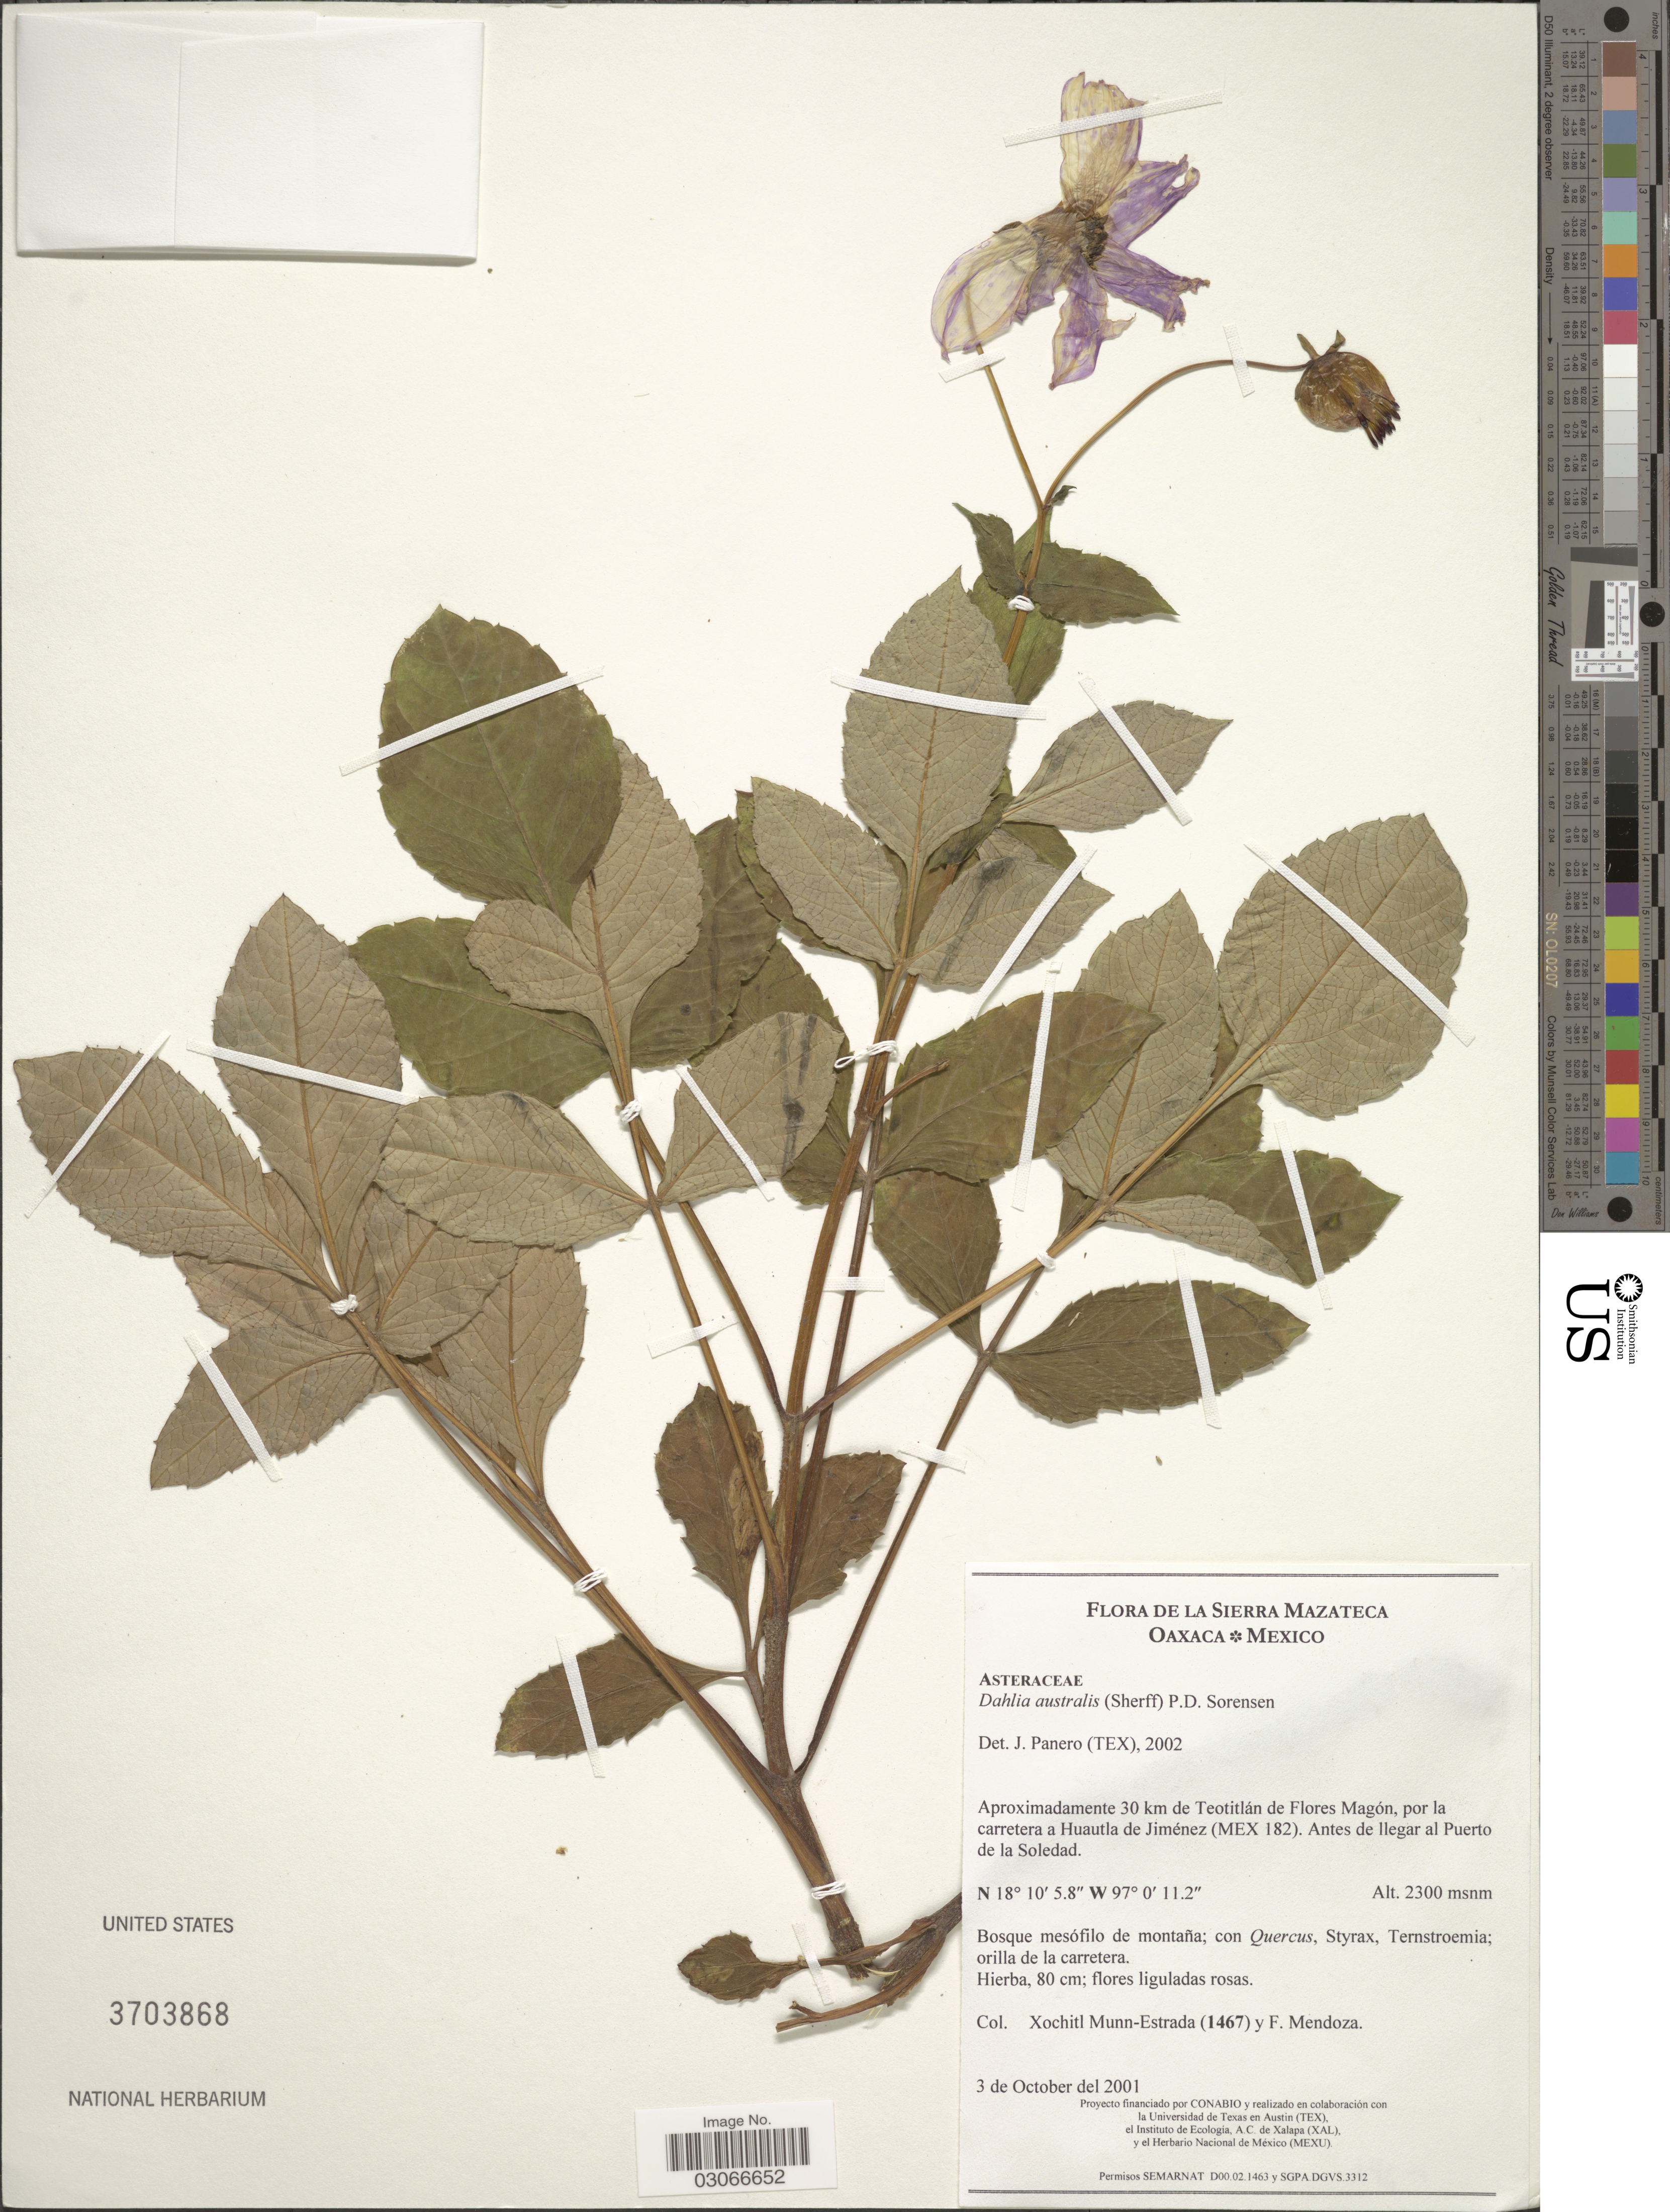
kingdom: Plantae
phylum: Tracheophyta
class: Magnoliopsida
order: Asterales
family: Asteraceae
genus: Dahlia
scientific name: Dahlia australis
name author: (Sherff) P.D. Sørensen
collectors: X. Munn-Estrada & F. Mendoza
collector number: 1467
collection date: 2001-10-03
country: Mexico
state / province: Oaxaca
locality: Sierra Mazateca. Aproximadamente 30 km de Teotitlán de Flores Magón, por la carretera a Huautla de Jiménez (Mex 182). Antes de llegar al Puerto de la Soledad.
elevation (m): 2300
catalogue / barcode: US 3703868